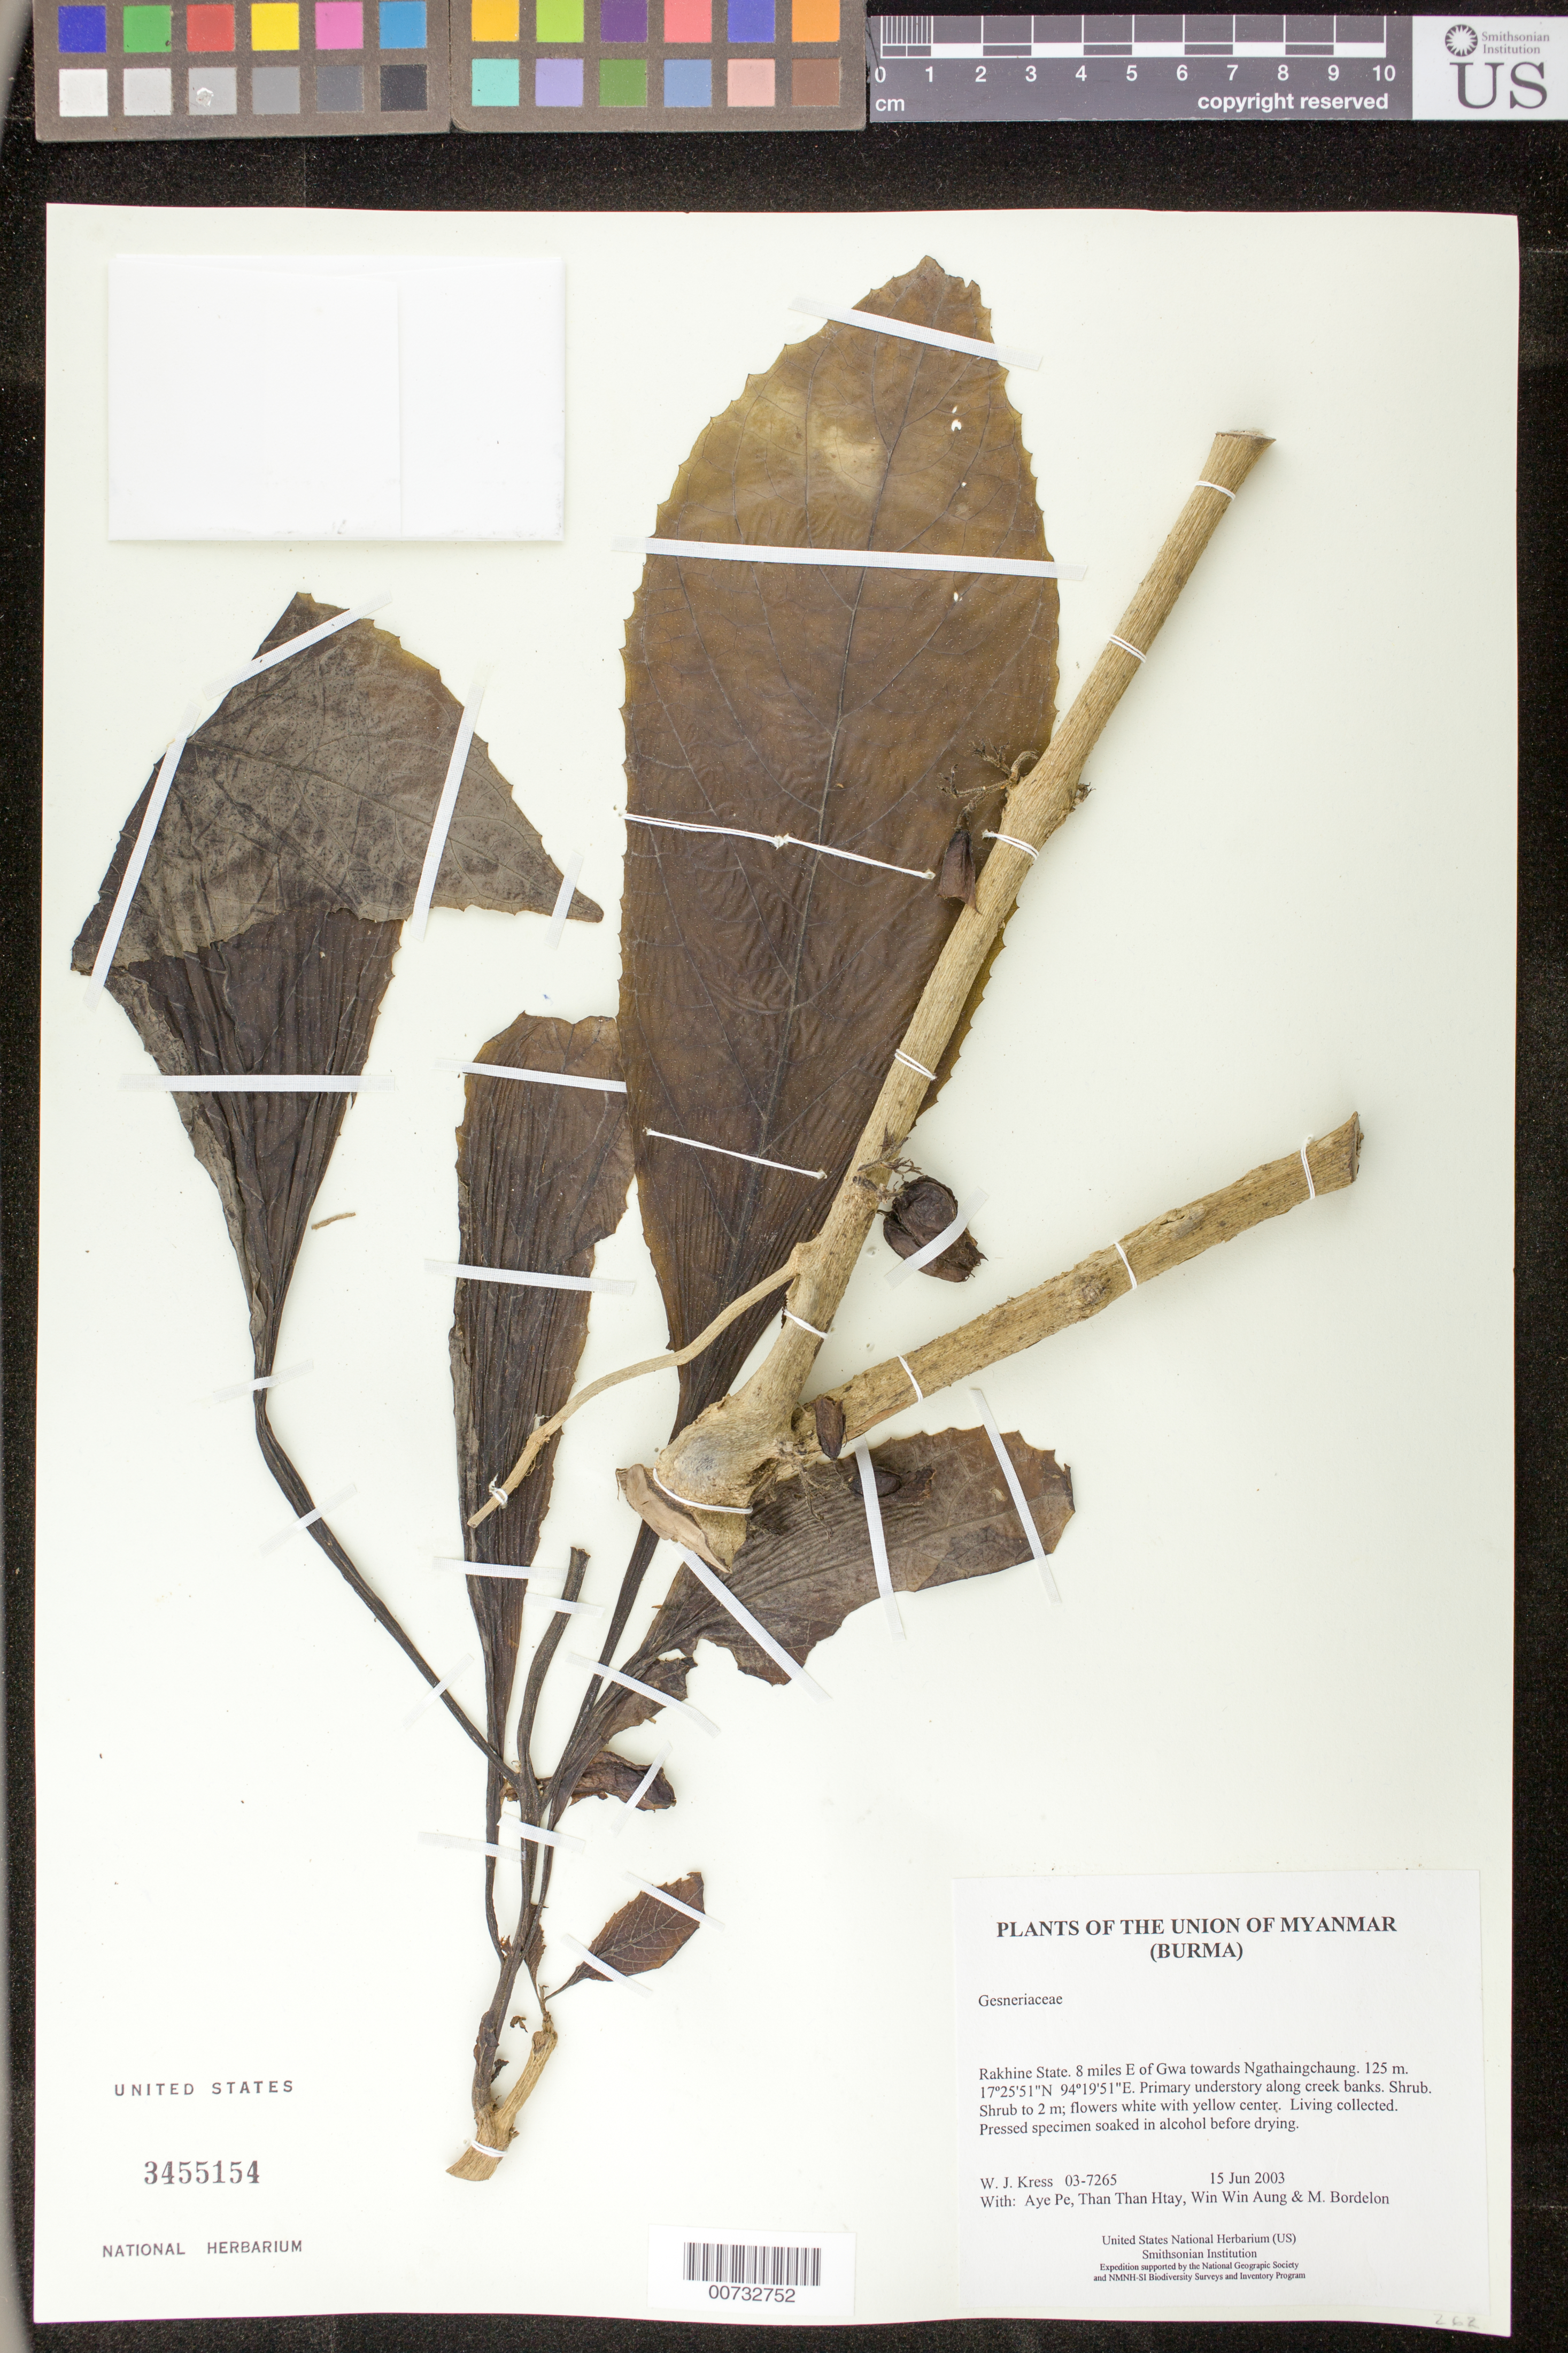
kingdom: Plantae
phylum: Tracheophyta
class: Magnoliopsida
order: Lamiales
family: Gesneriaceae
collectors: W. J. Kress, Aye Pe, Than Than Htay, Win Win Aung & M. Bordelon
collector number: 03-7265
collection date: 2003-06-15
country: Myanmar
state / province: Rakhine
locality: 8 miles E of Gwa towards Ngathaingchaung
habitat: Primary understory along creek banks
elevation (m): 125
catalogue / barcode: US 3455154